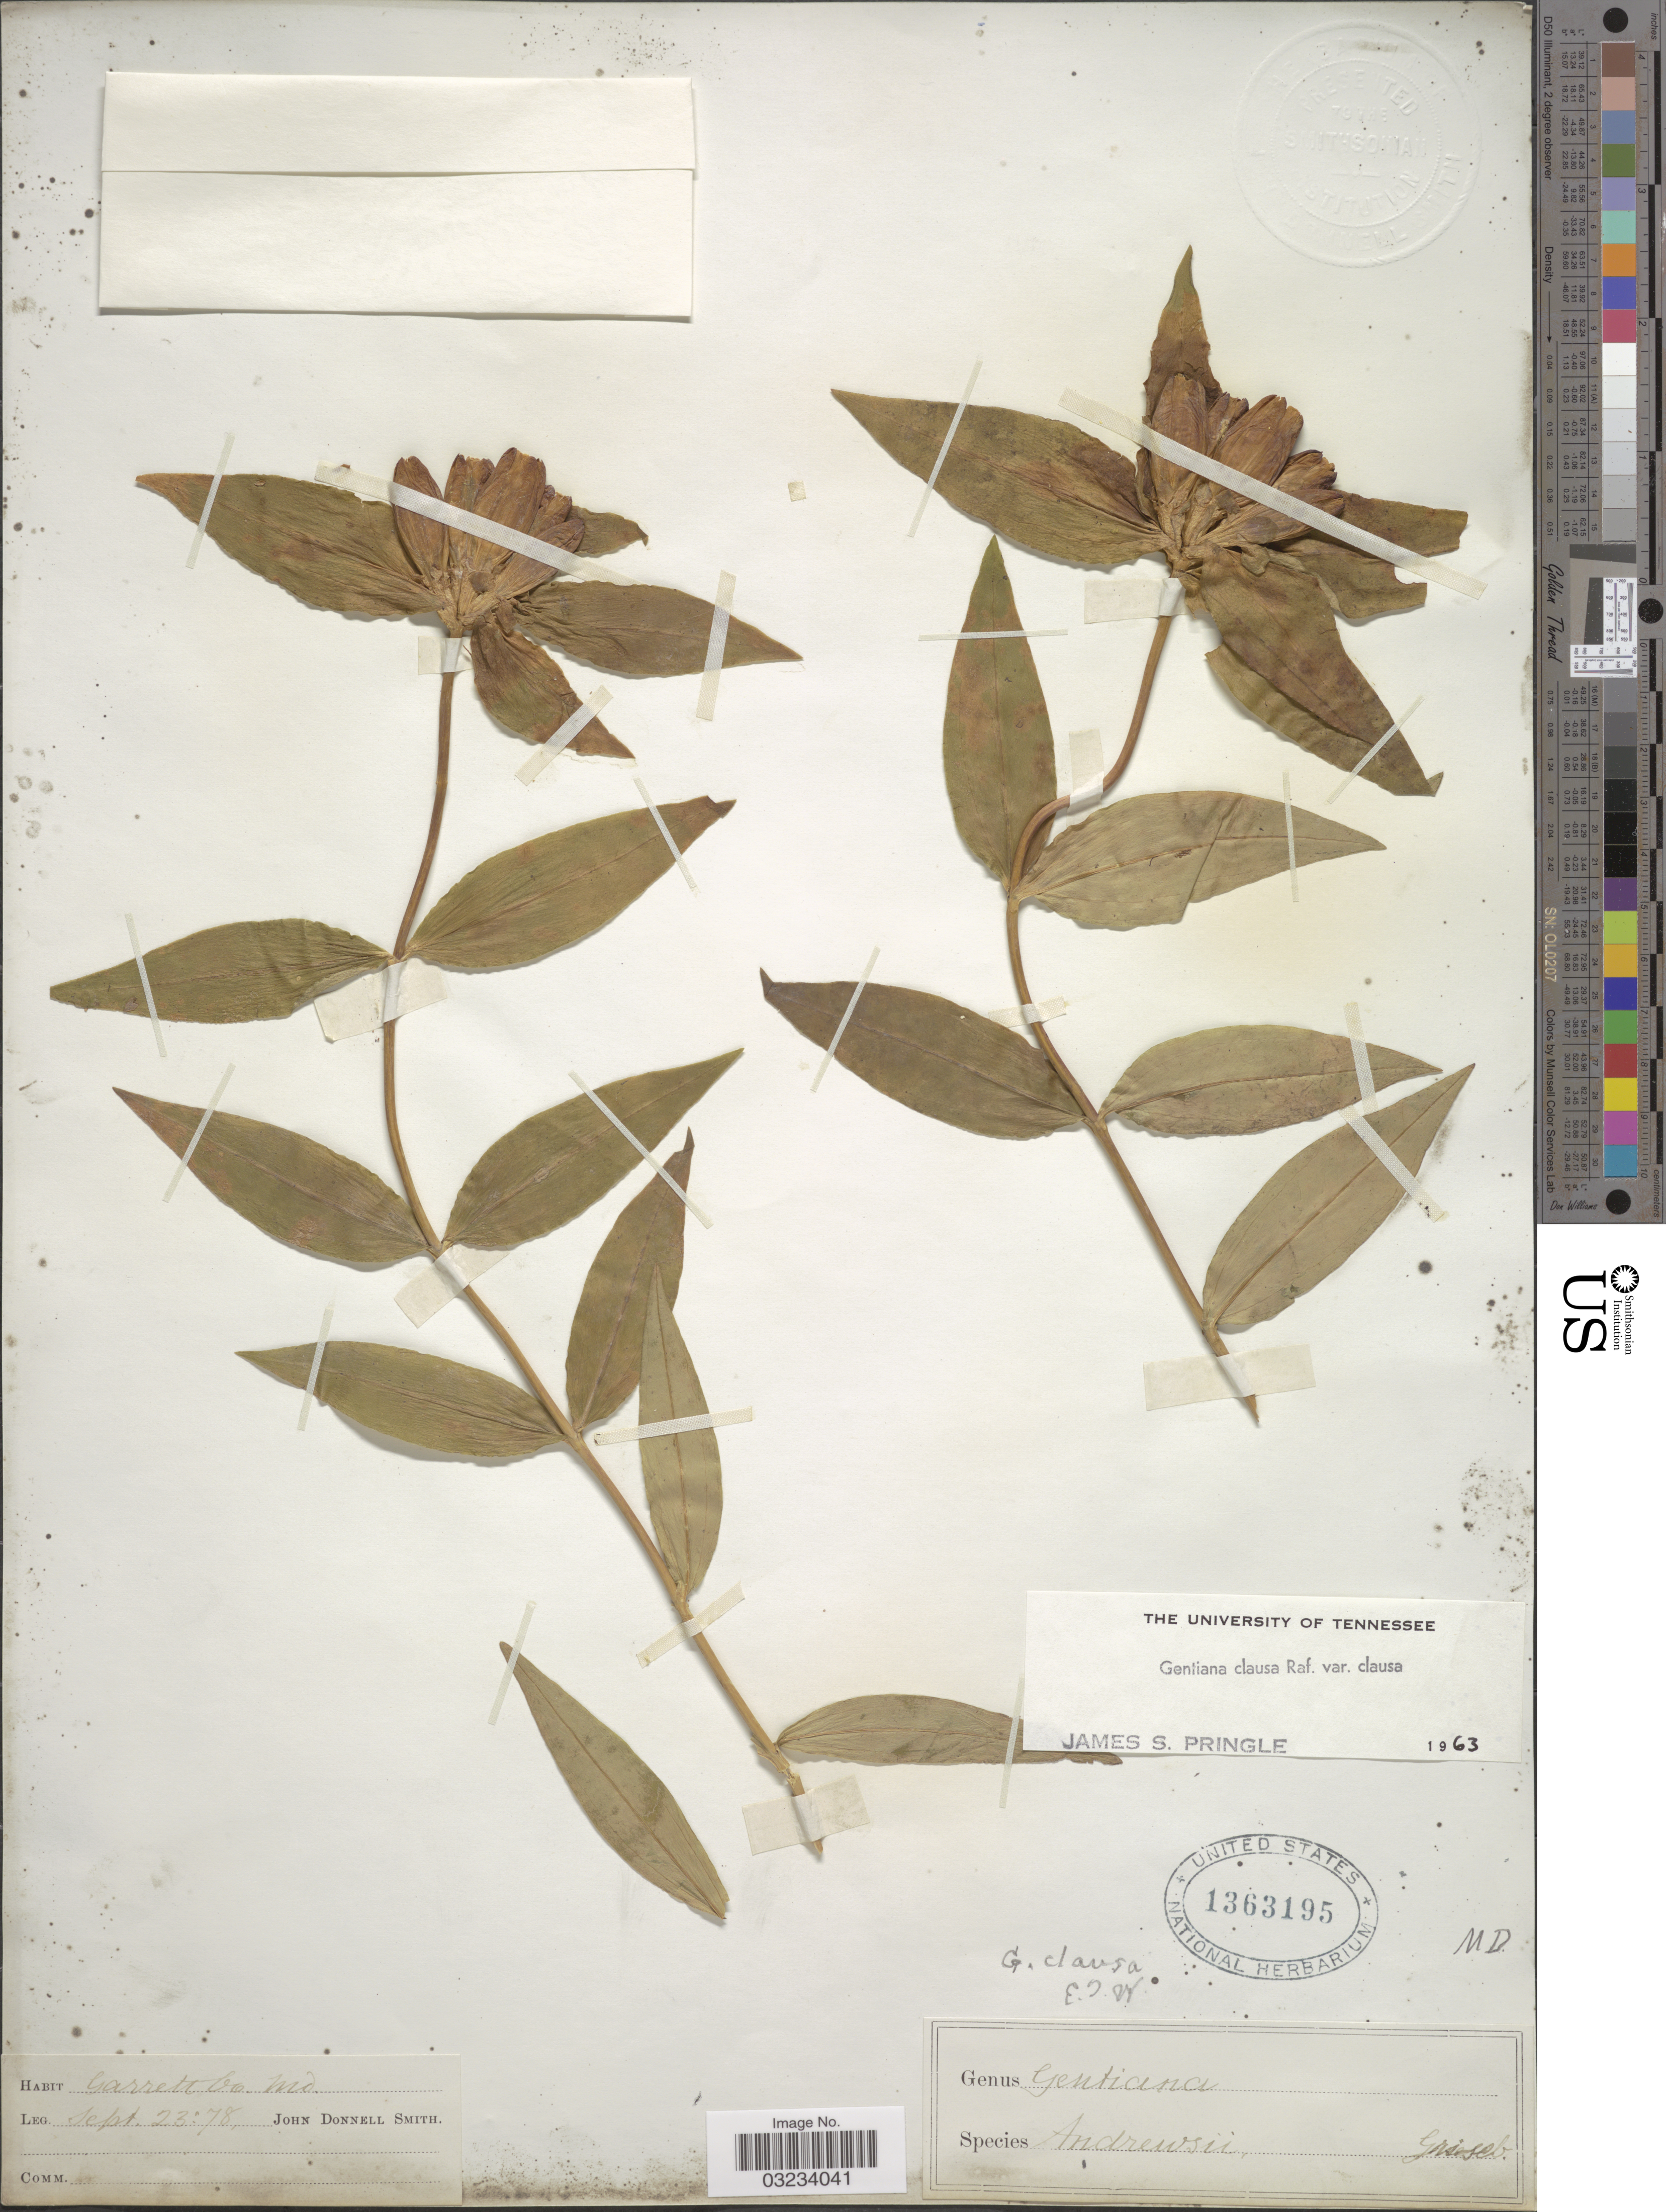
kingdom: Plantae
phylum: Tracheophyta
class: Magnoliopsida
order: Gentianales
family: Gentianaceae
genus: Gentiana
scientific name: Gentiana clausa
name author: Raf.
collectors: J. Donnell Smith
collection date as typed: Transcribed d/m/y: 23/9/78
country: United States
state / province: Maryland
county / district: Garrett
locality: Garrett Co.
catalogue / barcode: US 1363195